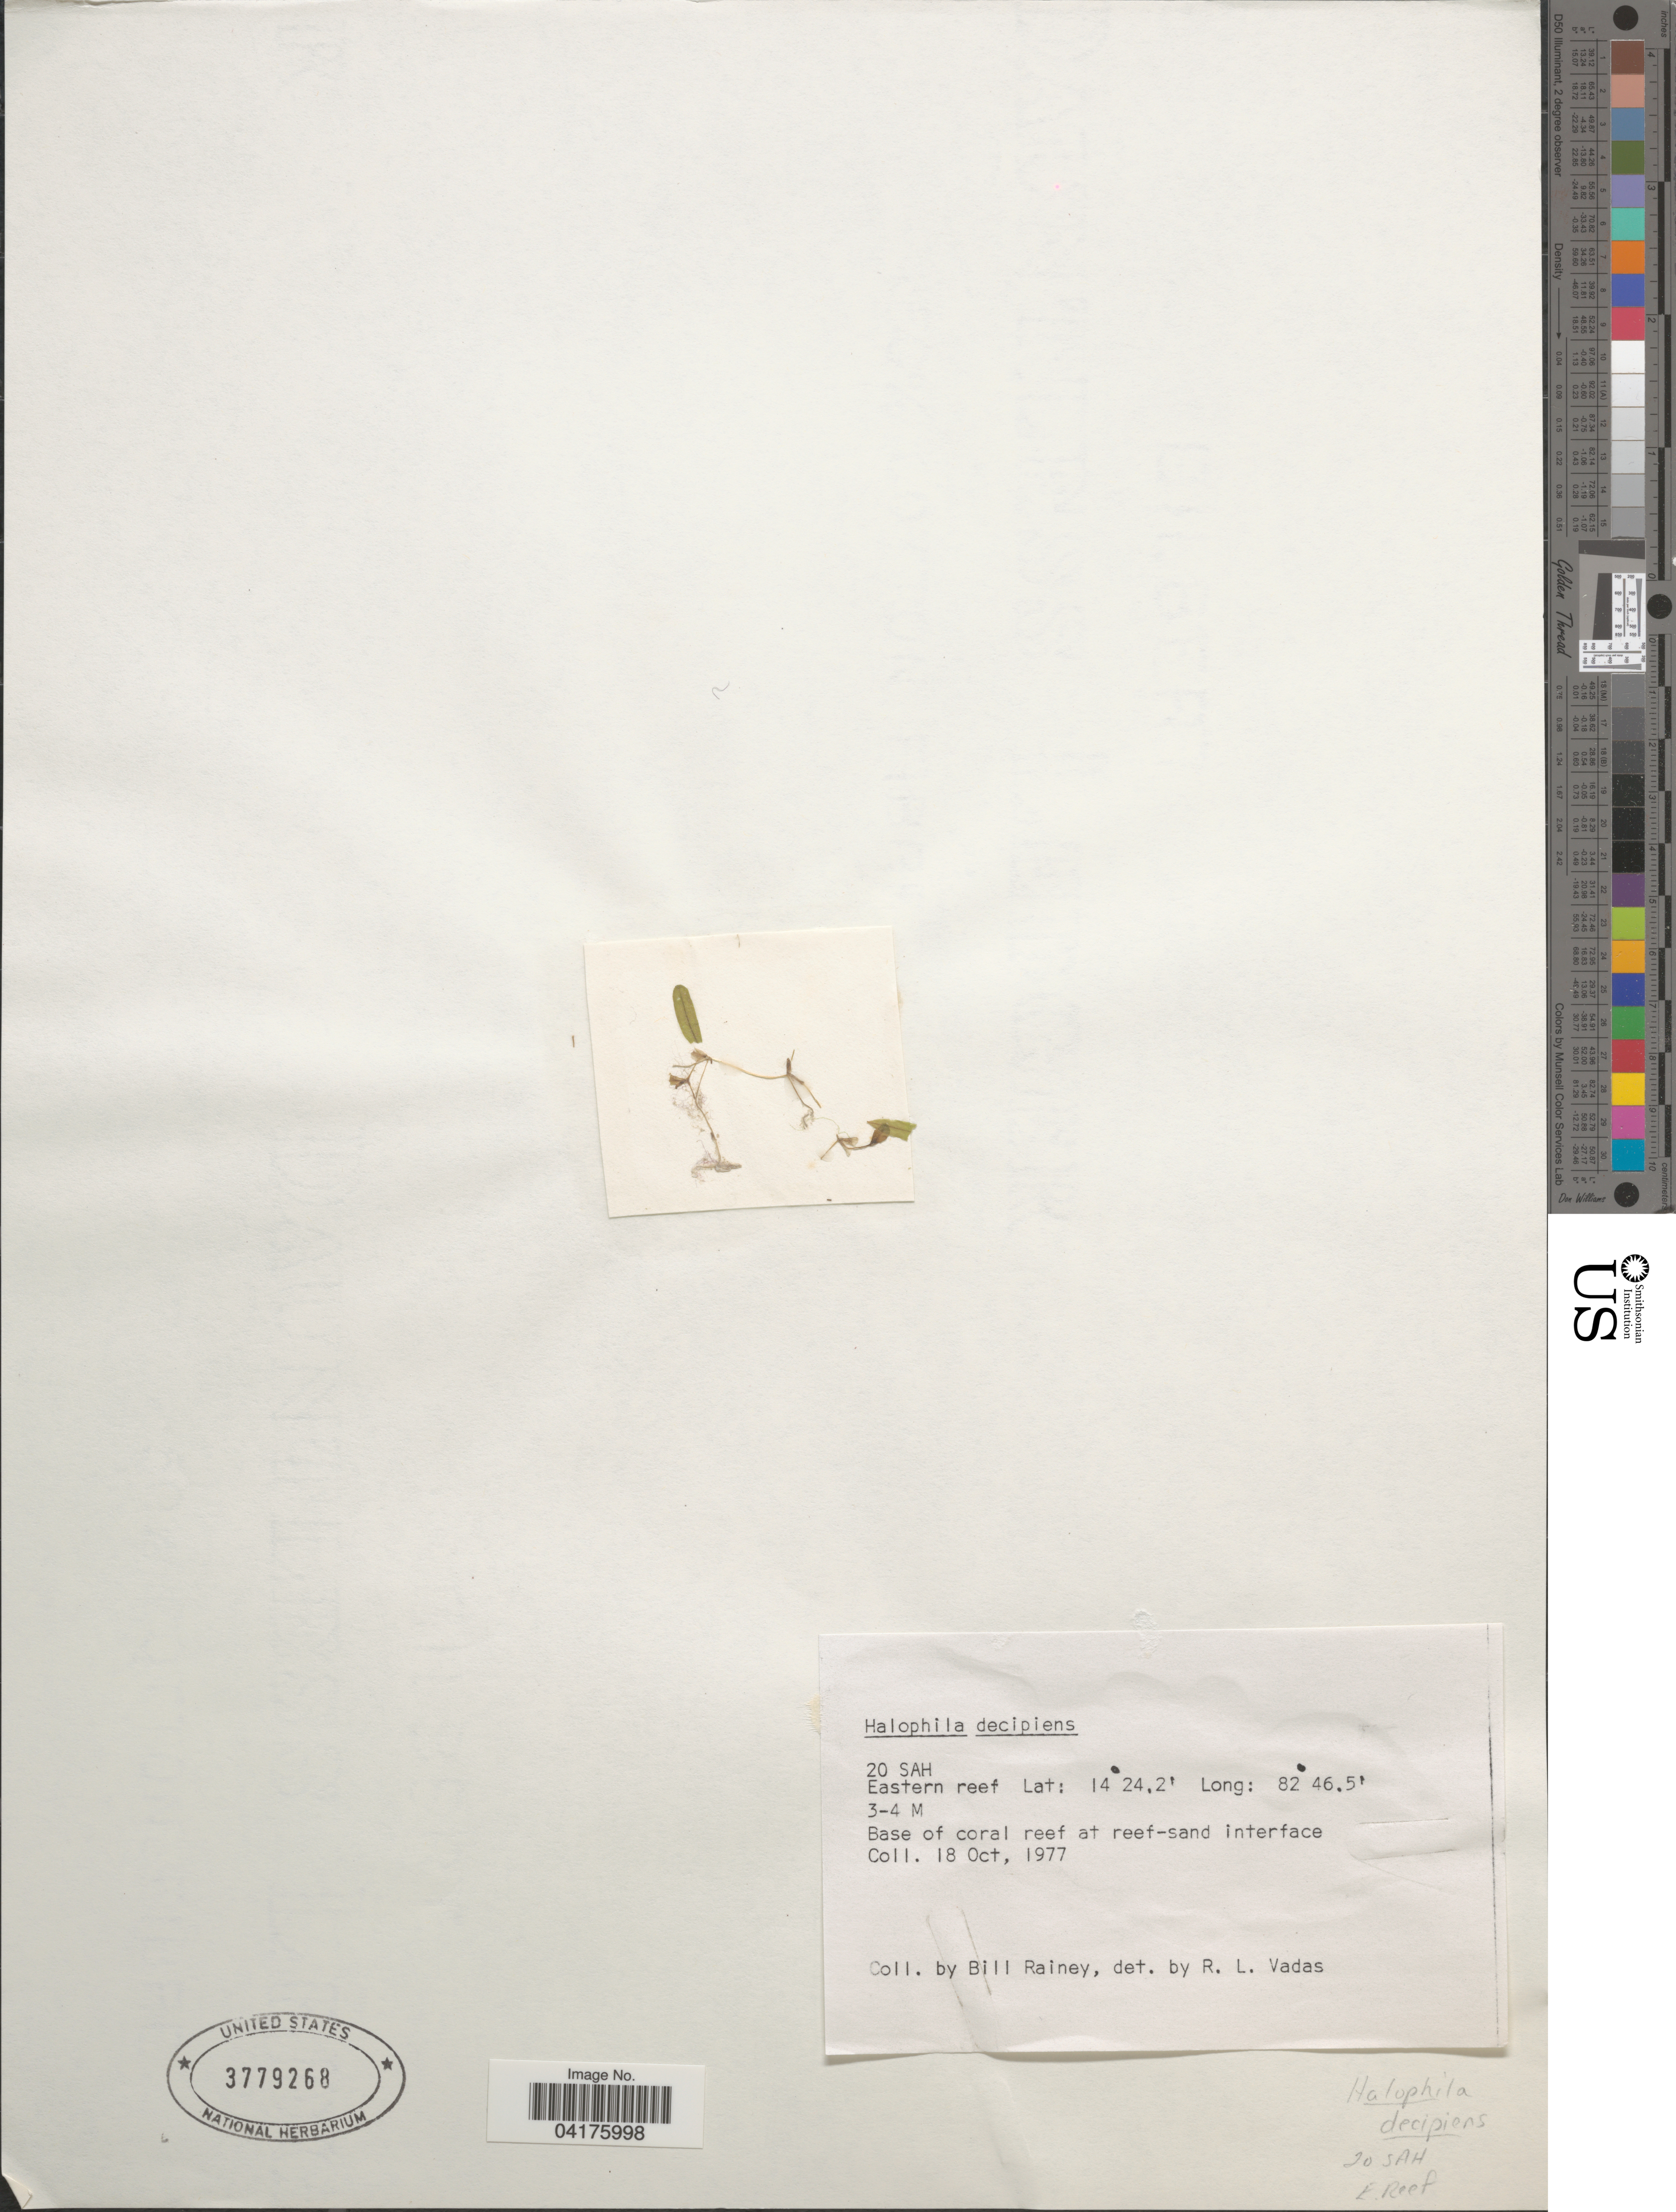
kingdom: Plantae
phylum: Tracheophyta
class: Liliopsida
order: Alismatales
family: Hydrocharitaceae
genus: Halophila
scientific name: Halophila decipiens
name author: Ostenf.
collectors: B. Rainey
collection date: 1977-10-18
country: Nicaragua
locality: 20 SAH. Eastern reef. Base of coral reef at reef-sand interface.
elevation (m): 3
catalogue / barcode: US 3779268